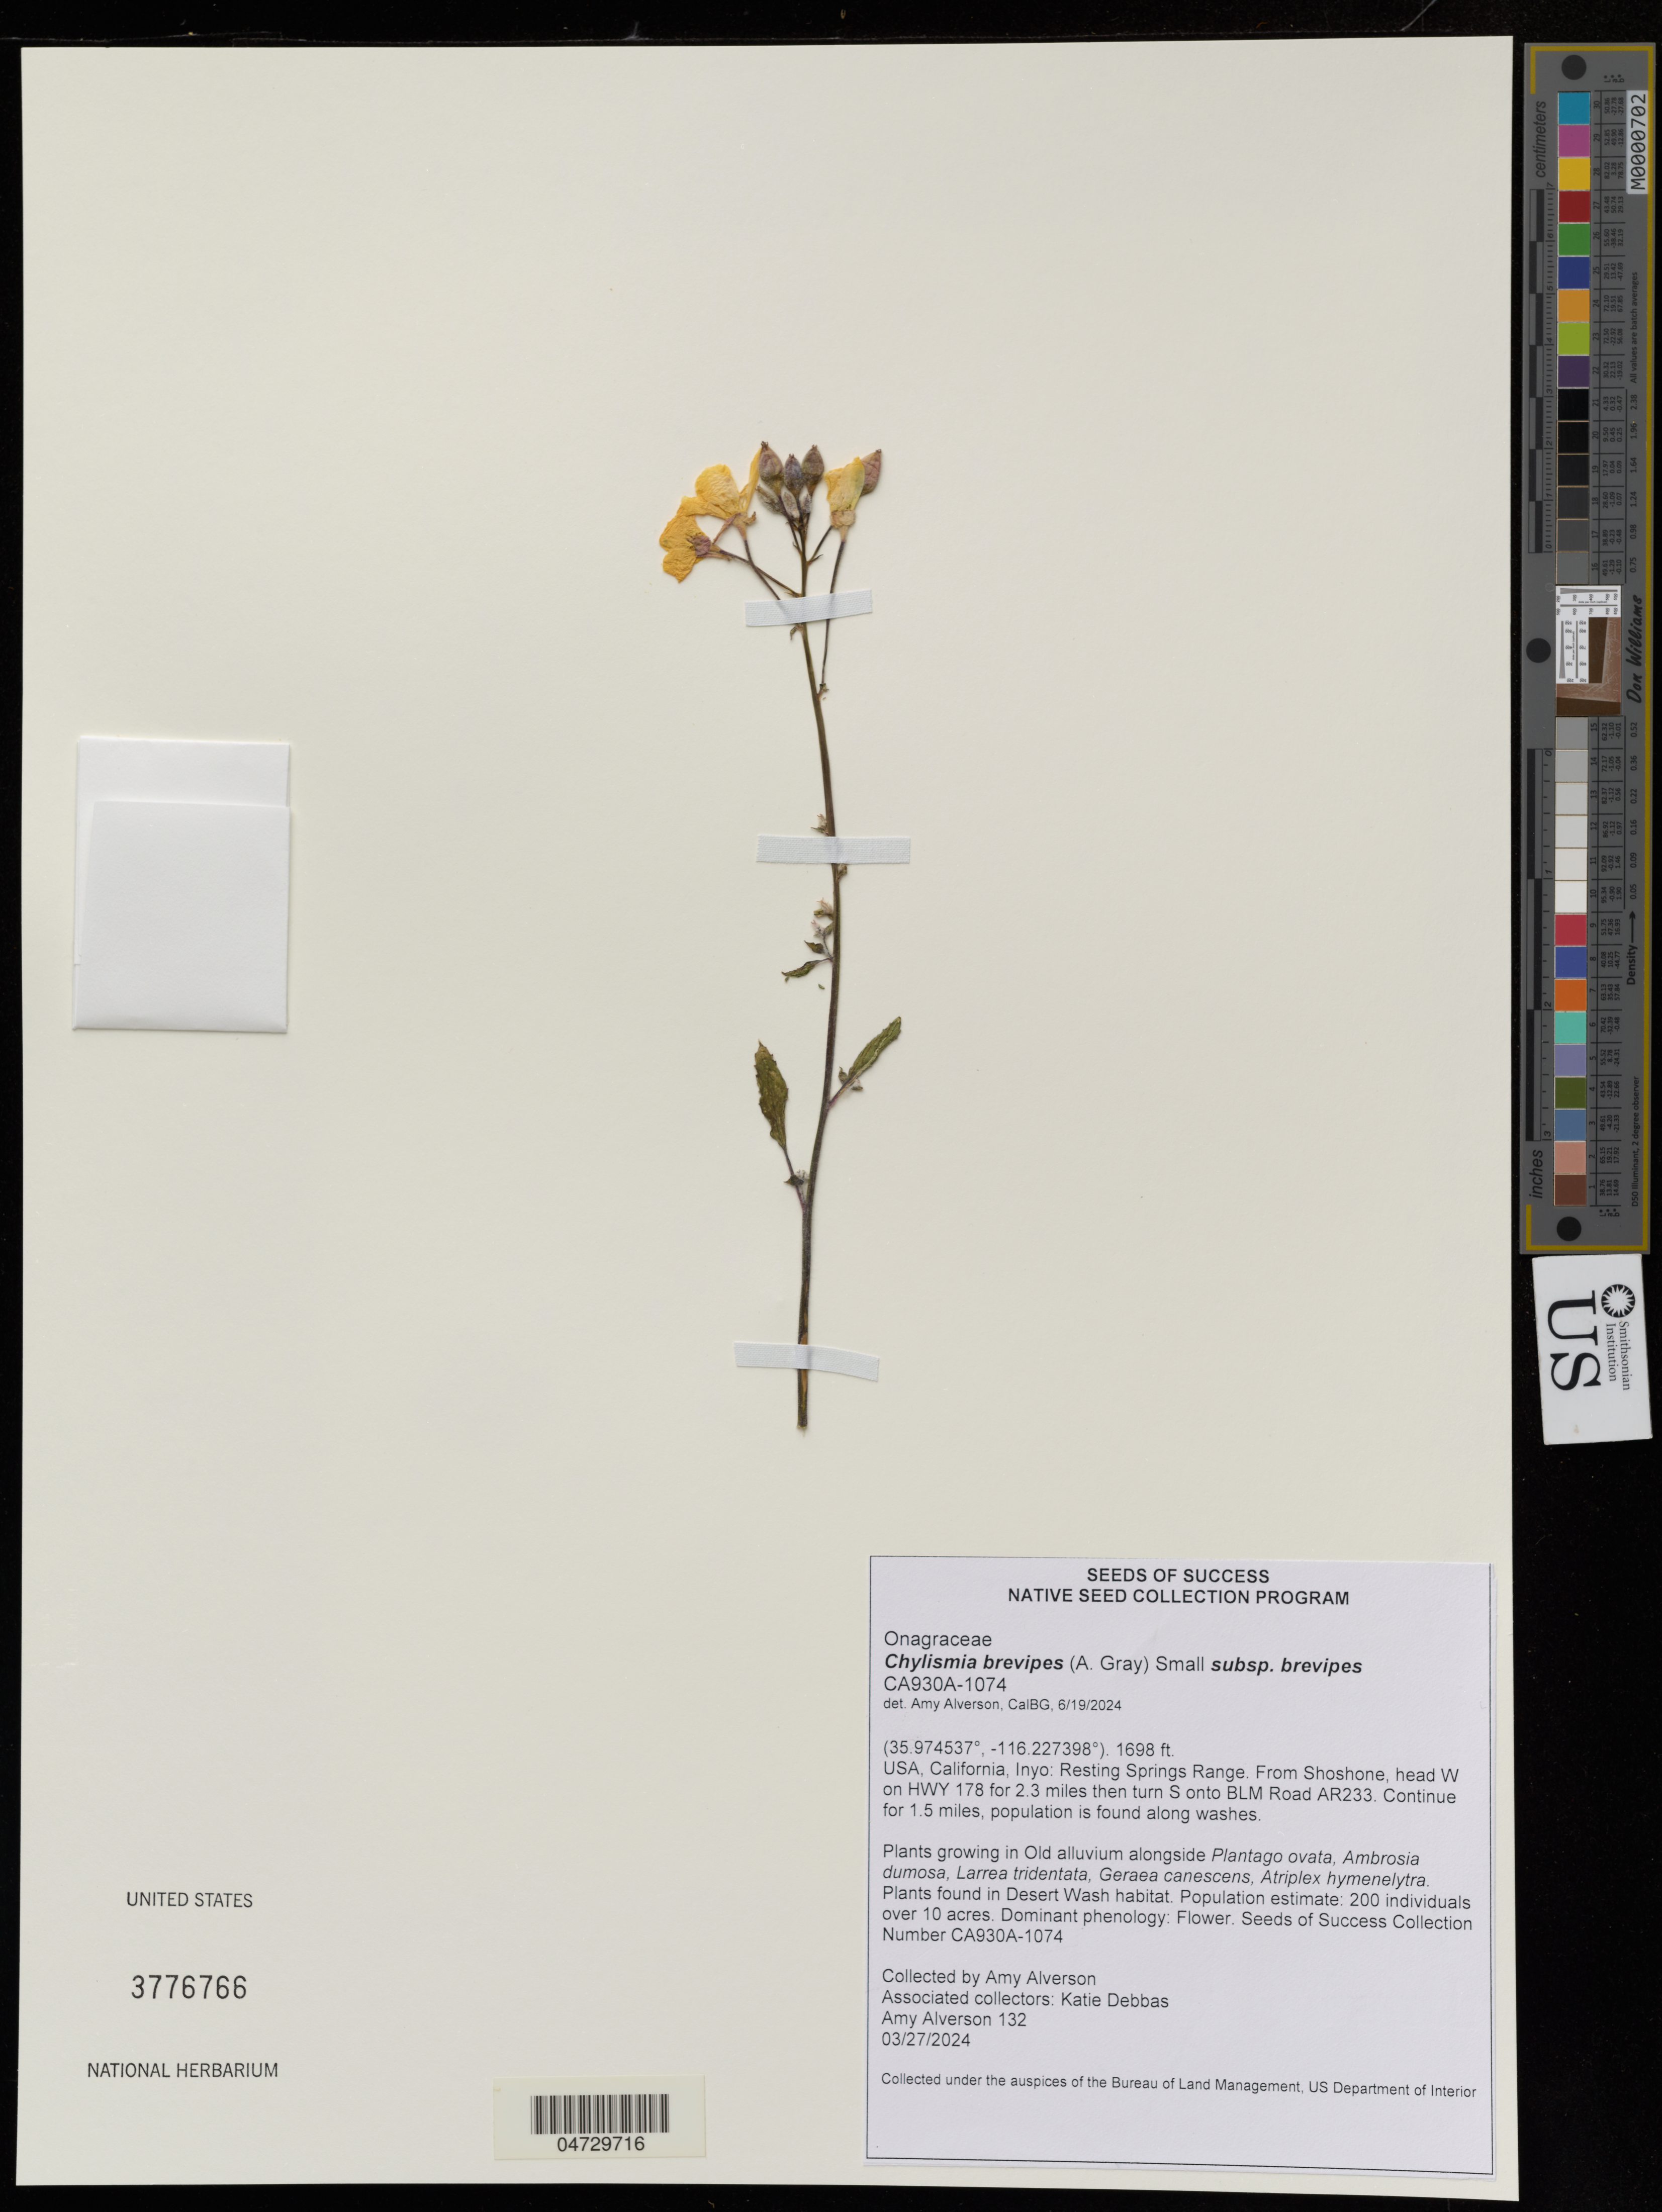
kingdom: Plantae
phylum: Tracheophyta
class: Magnoliopsida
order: Myrtales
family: Onagraceae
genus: Chylismia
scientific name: Chylismia brevipes subsp. brevipes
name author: (A. Gray) Small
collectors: A. Alverson & K. Debbas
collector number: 132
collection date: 2024-03-27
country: United States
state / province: California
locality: Inyo: Resting Springs Range, From Shoshone, head W on HWY 178 for 2.3 miles then turn S onto BLM Road AR233.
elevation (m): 518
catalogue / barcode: US 3776766